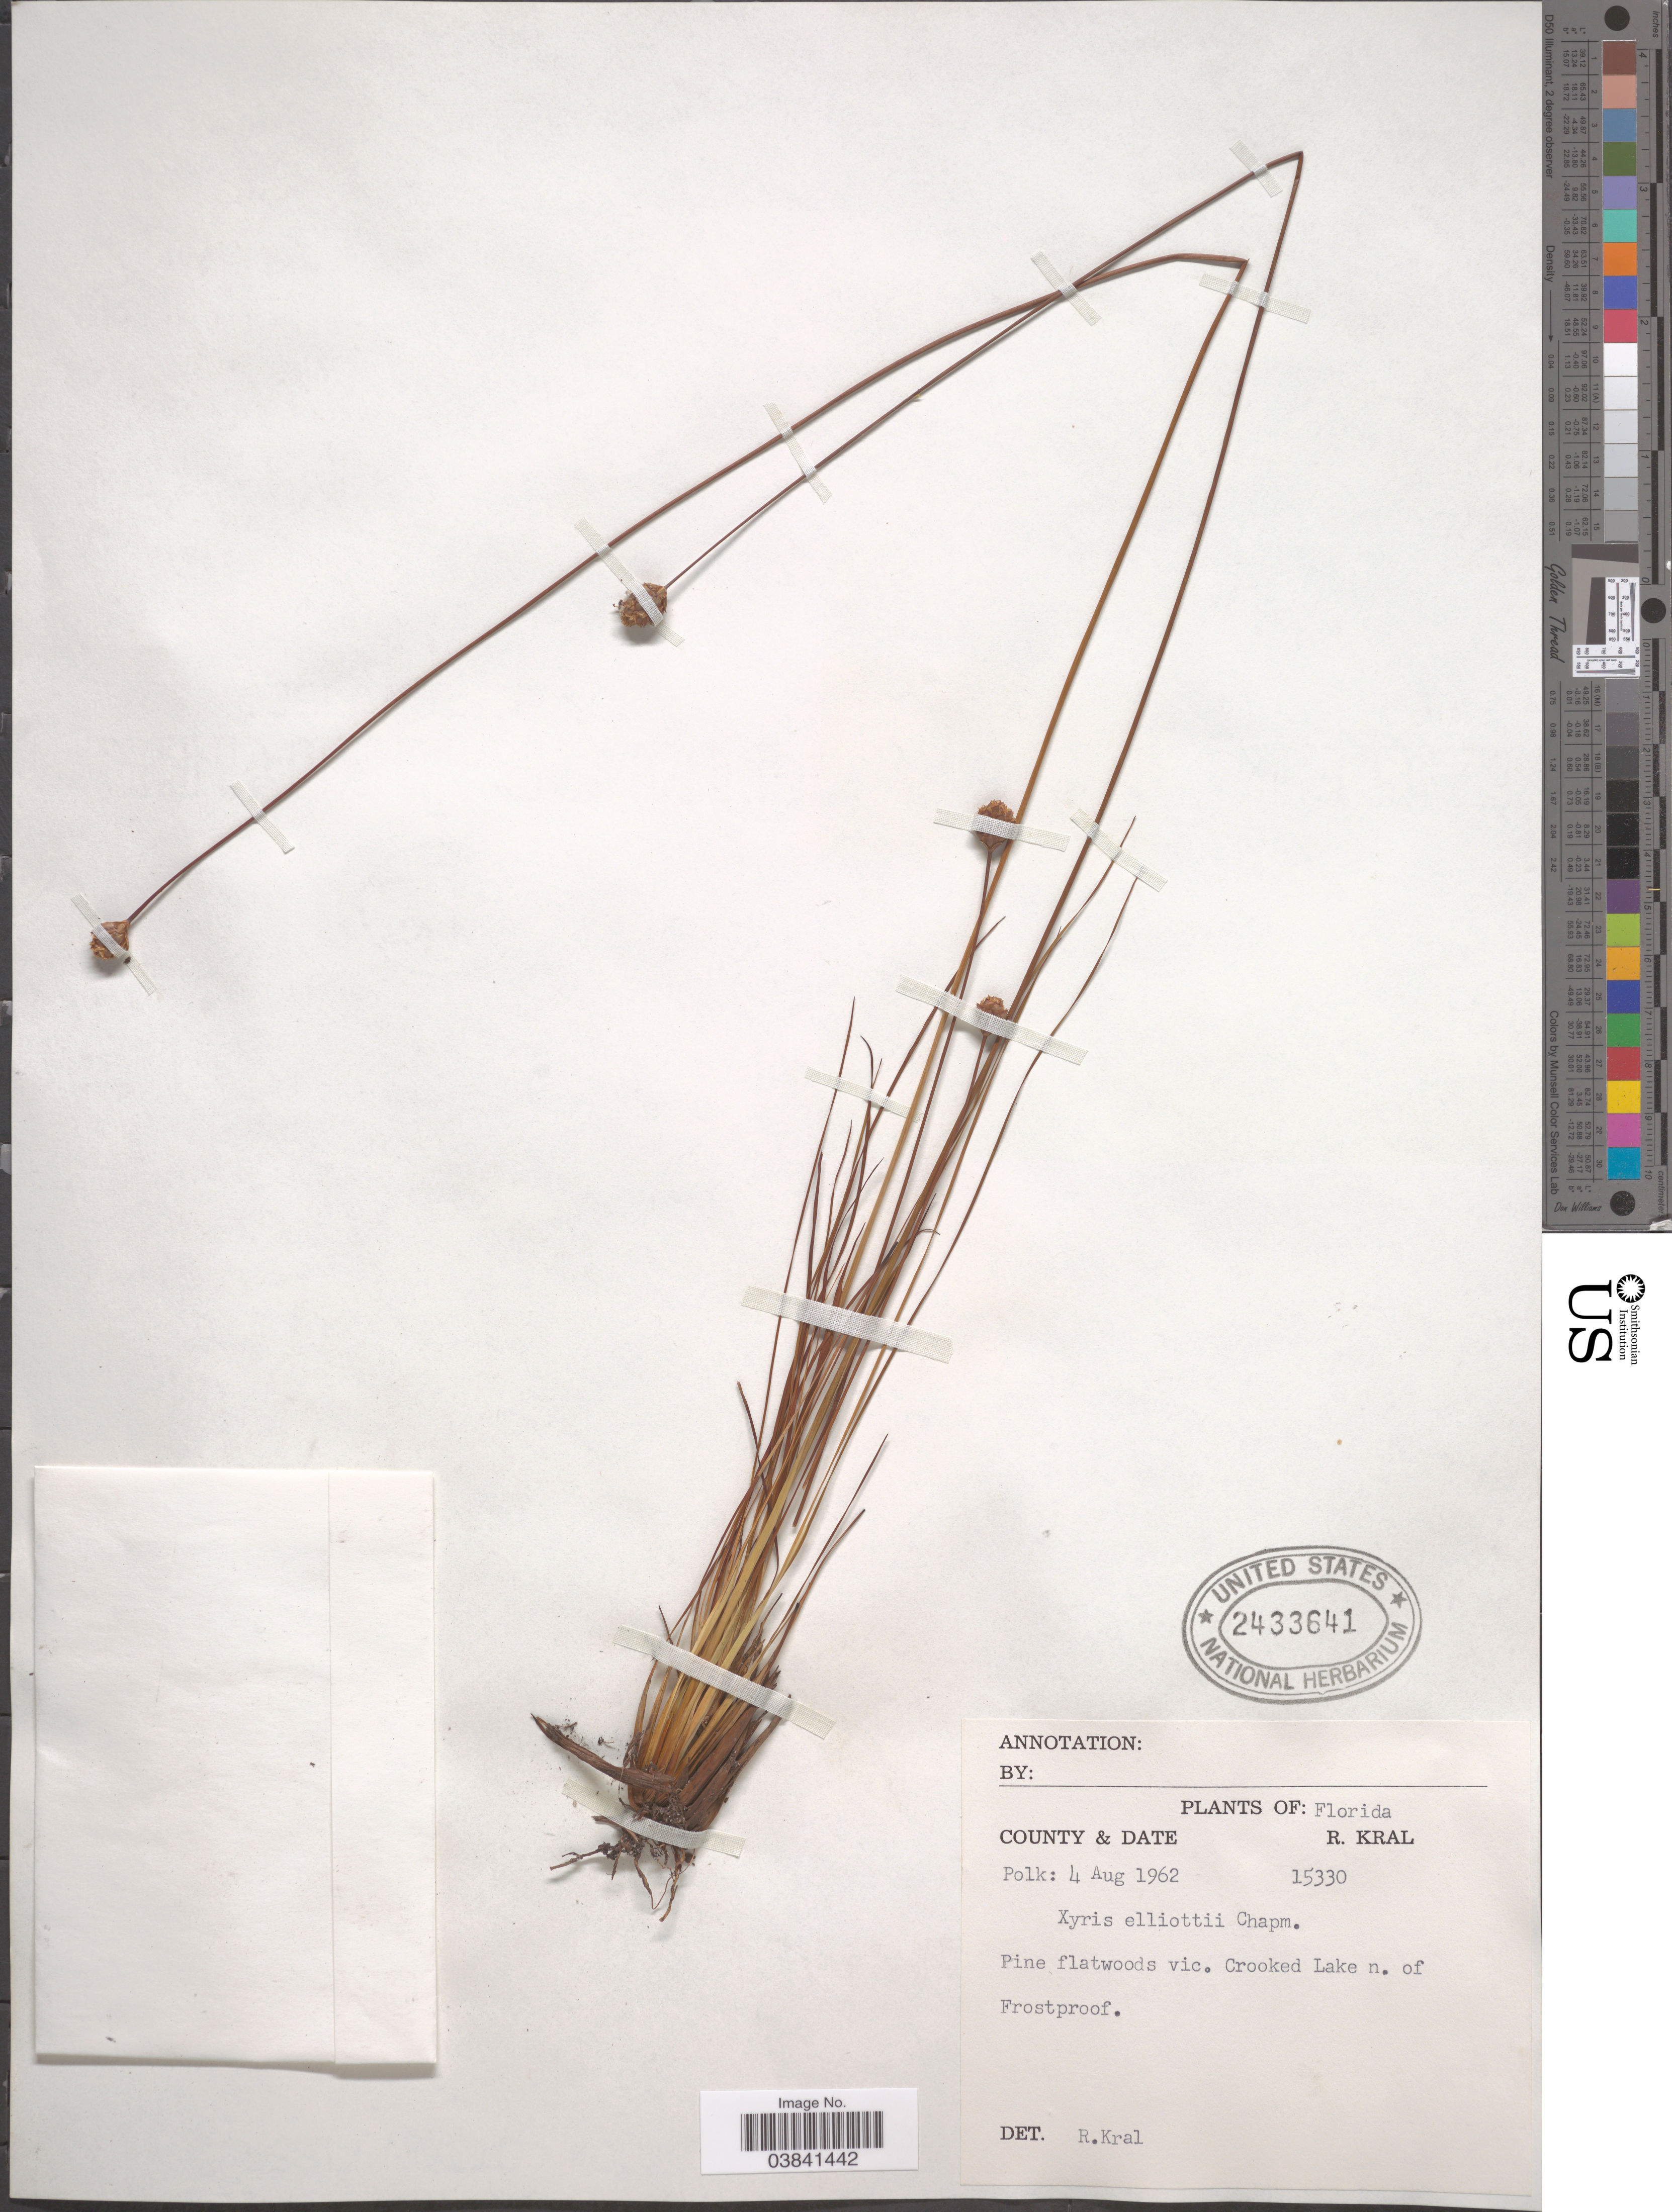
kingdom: Plantae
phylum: Tracheophyta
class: Liliopsida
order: Poales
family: Xyridaceae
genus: Xyris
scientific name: Xyris elliottii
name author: Chapm.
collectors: R. Kral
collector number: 15330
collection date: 1962-08-04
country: United States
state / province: Florida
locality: County Polk: Pine flatwoods vic. Crooked Lake n. of Frostproof.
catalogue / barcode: US 2433641